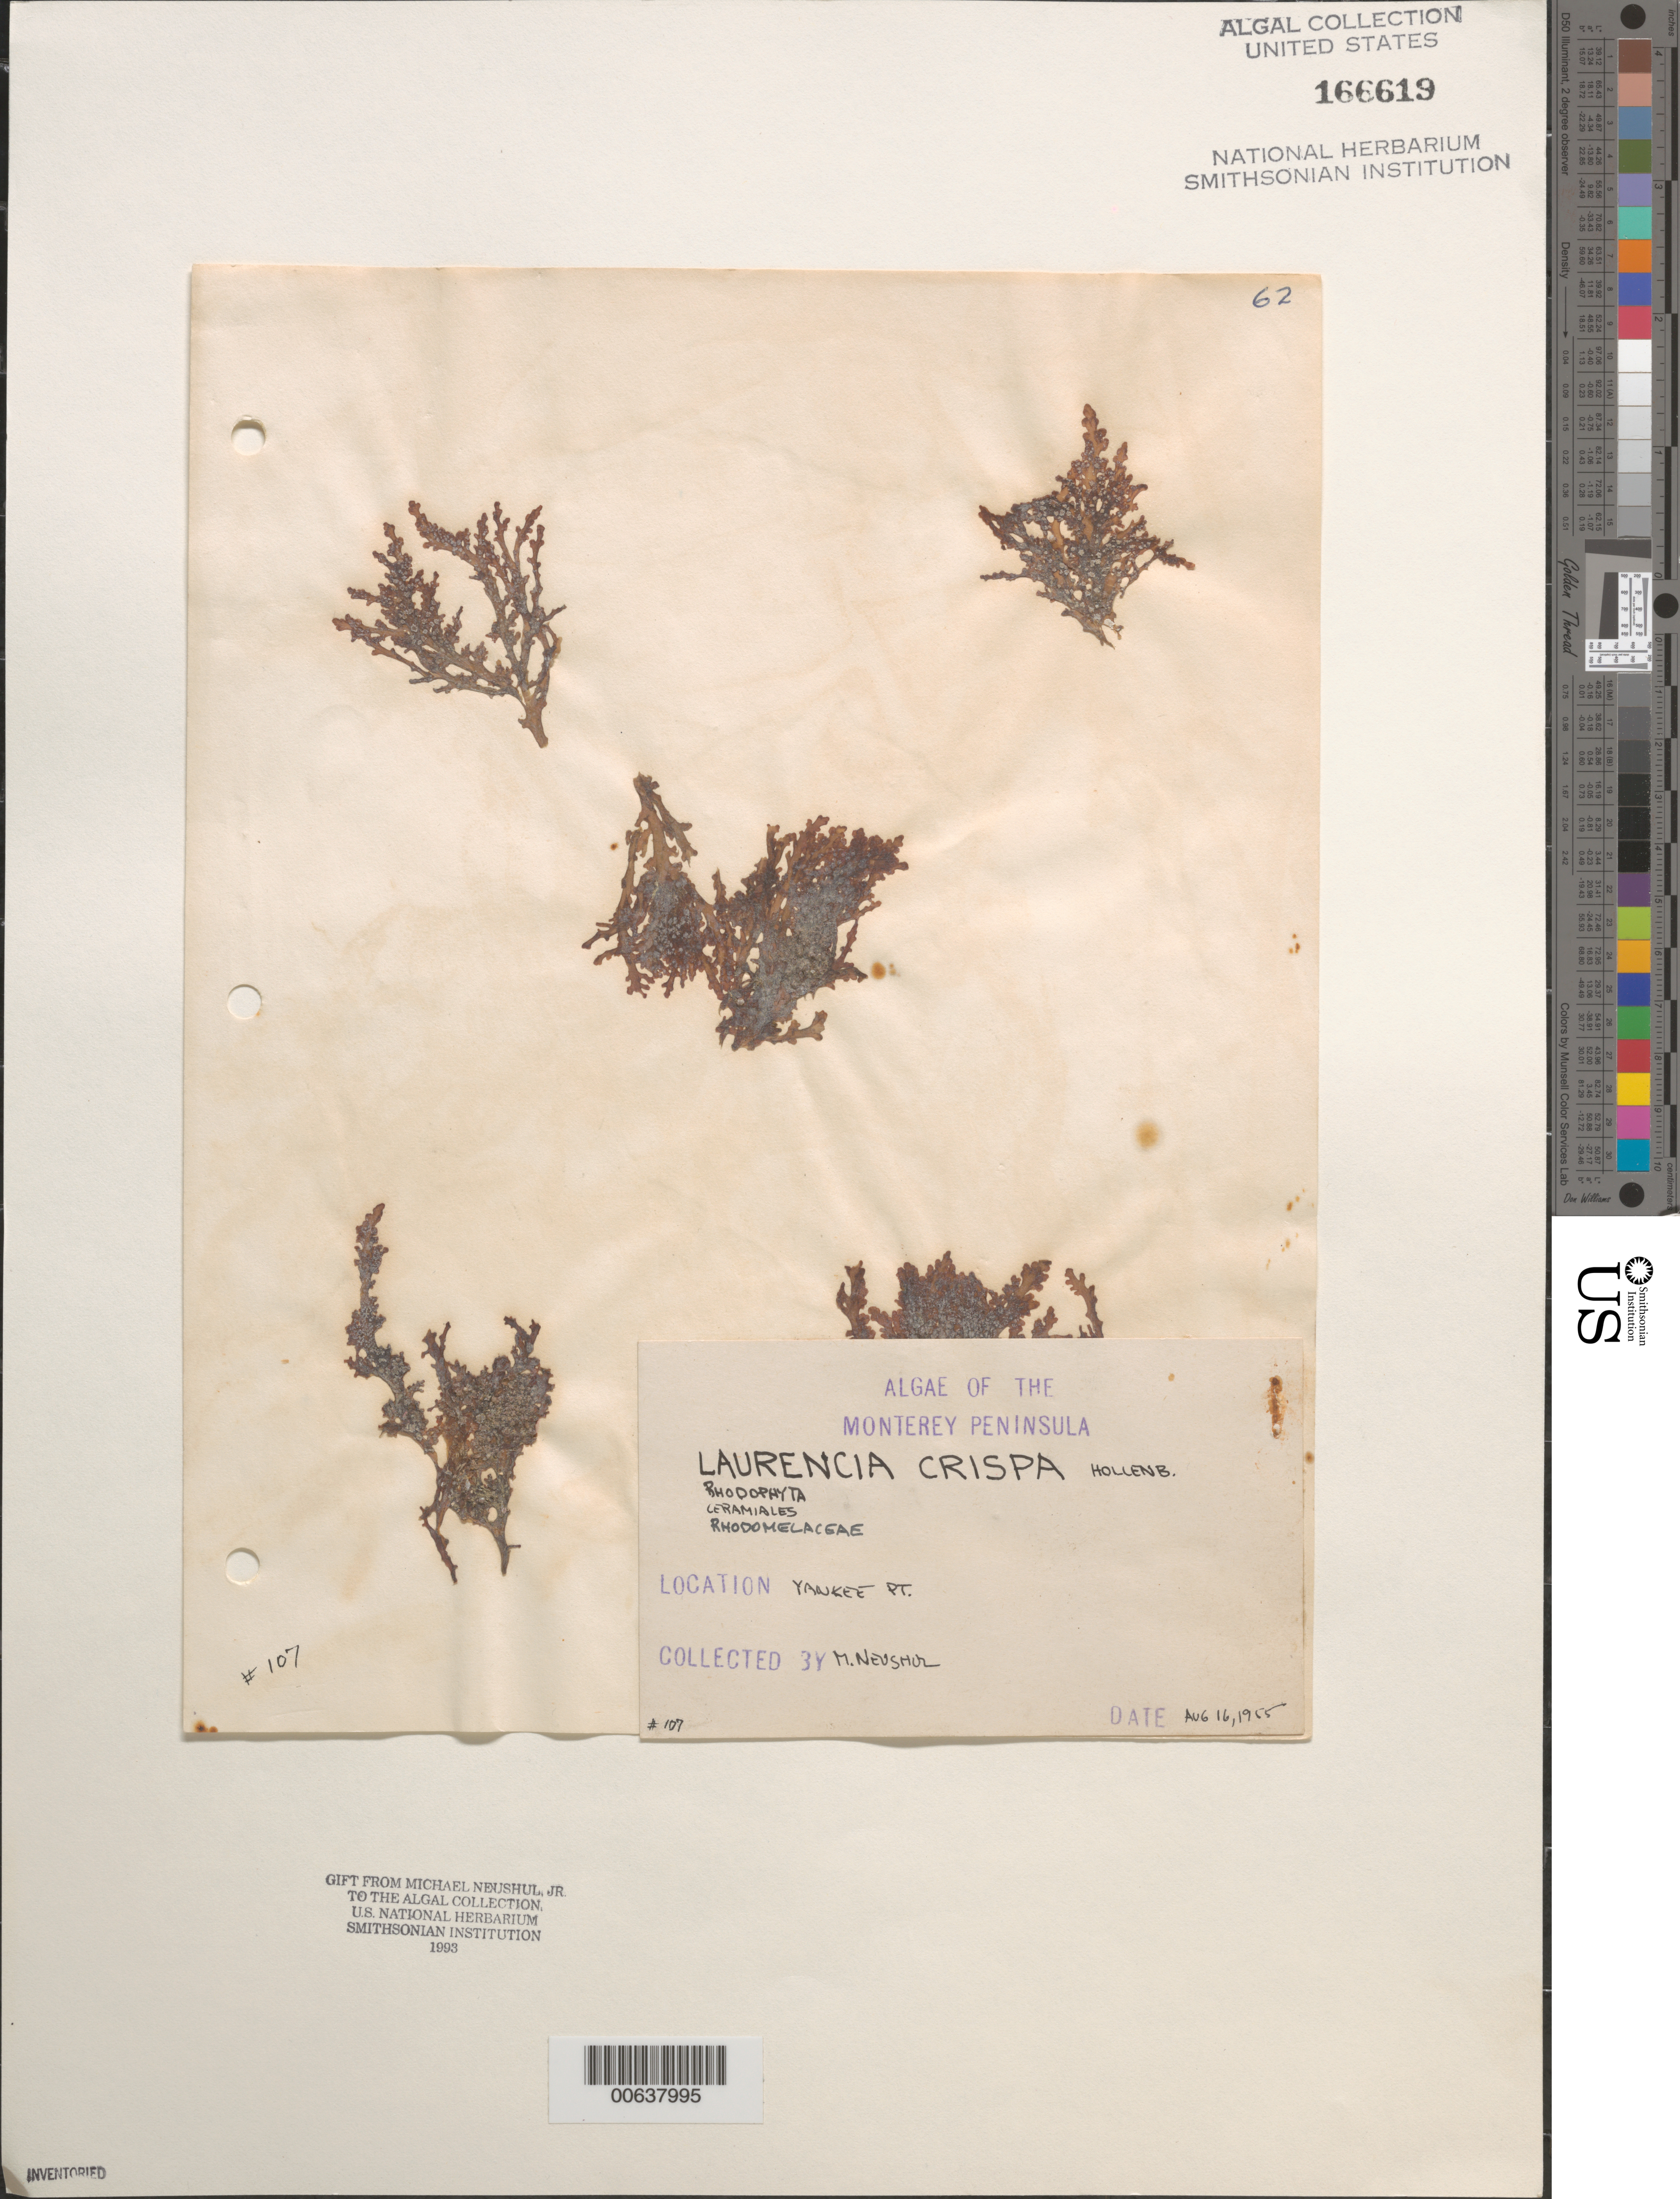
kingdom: Plantae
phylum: Rhodophyta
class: Florideophyceae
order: Ceramiales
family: Rhodomelaceae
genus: Osmundea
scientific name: Osmundea crispa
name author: (Hollenb.) K.W. Nam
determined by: Algae name updating Project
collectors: M. Neushul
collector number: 107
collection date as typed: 16 Aug 1955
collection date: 1955-08-16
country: United States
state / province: California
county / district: Monterey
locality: Yankee Point, Monterey Peninsula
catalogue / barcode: US 166619